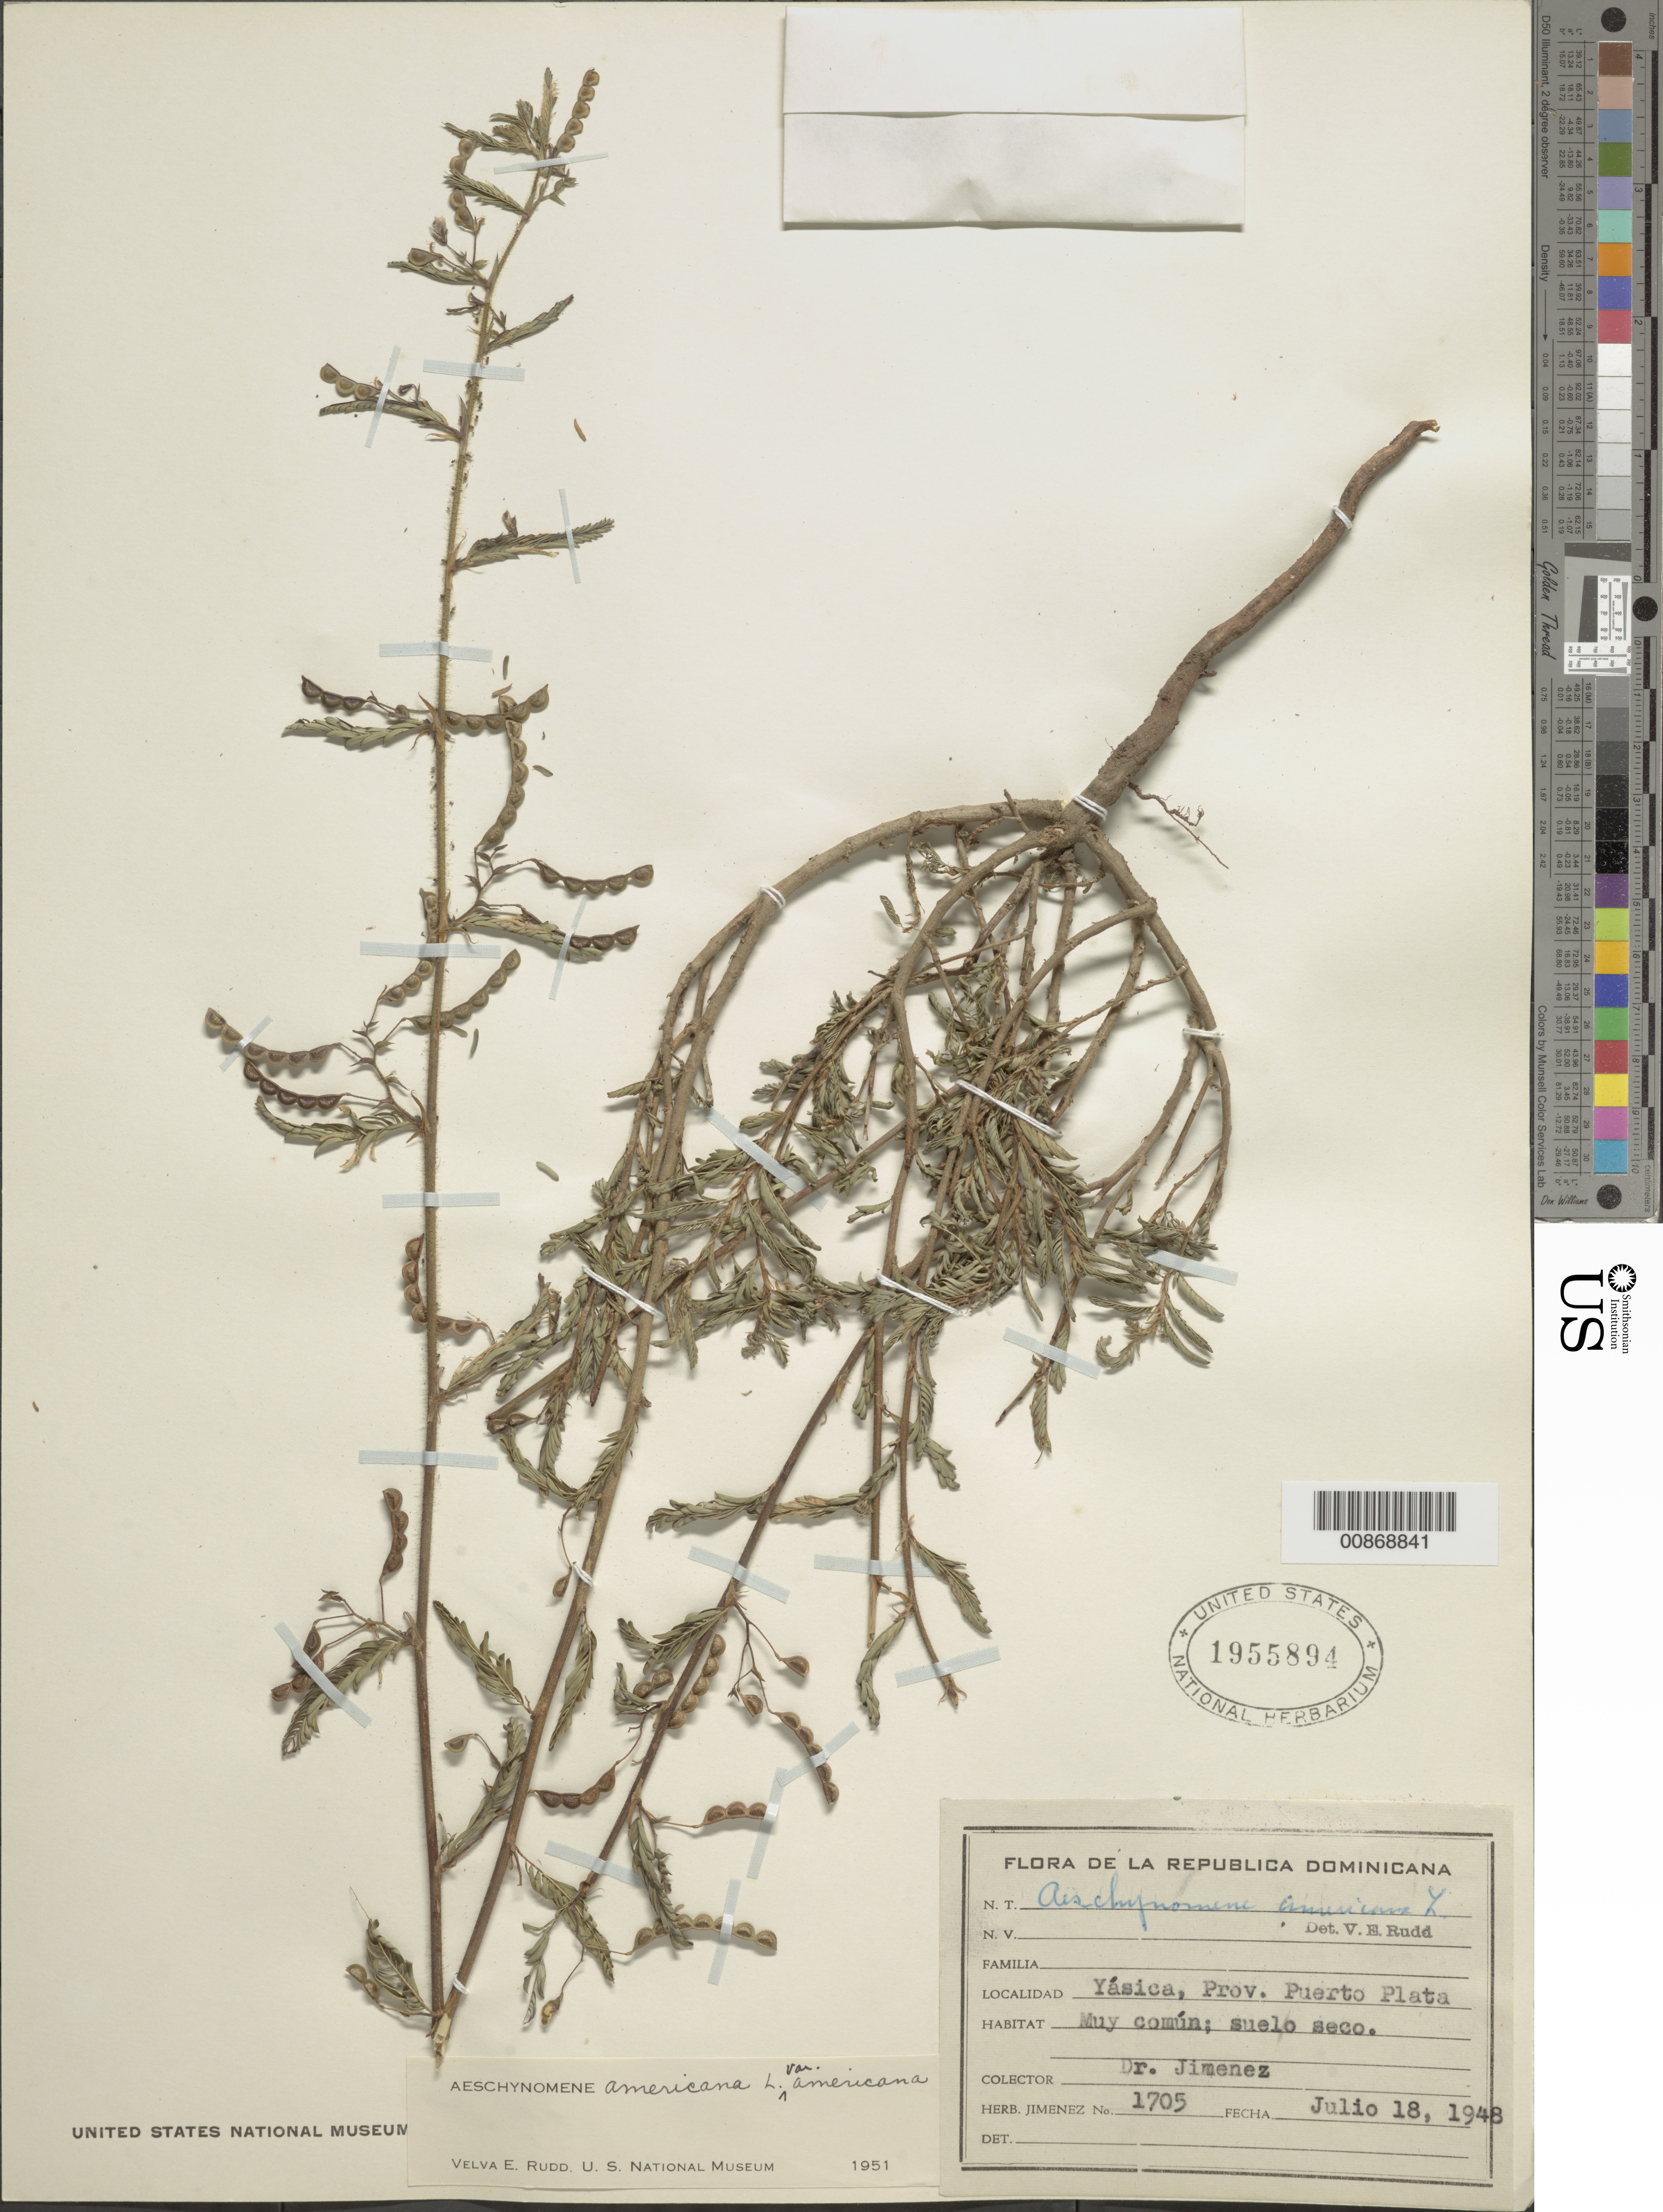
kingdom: Plantae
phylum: Tracheophyta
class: Magnoliopsida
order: Fabales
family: Fabaceae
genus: Aeschynomene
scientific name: Aeschynomene americana var. americana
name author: L.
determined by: Rudd, V. E.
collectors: J. J. Jiménez Almonte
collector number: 1705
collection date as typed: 18 Jul 1948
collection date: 1948-07-18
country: Dominican Republic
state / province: Puerto Plata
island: Hispaniola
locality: Yásica.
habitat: Suelo seco.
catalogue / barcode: US 1955894